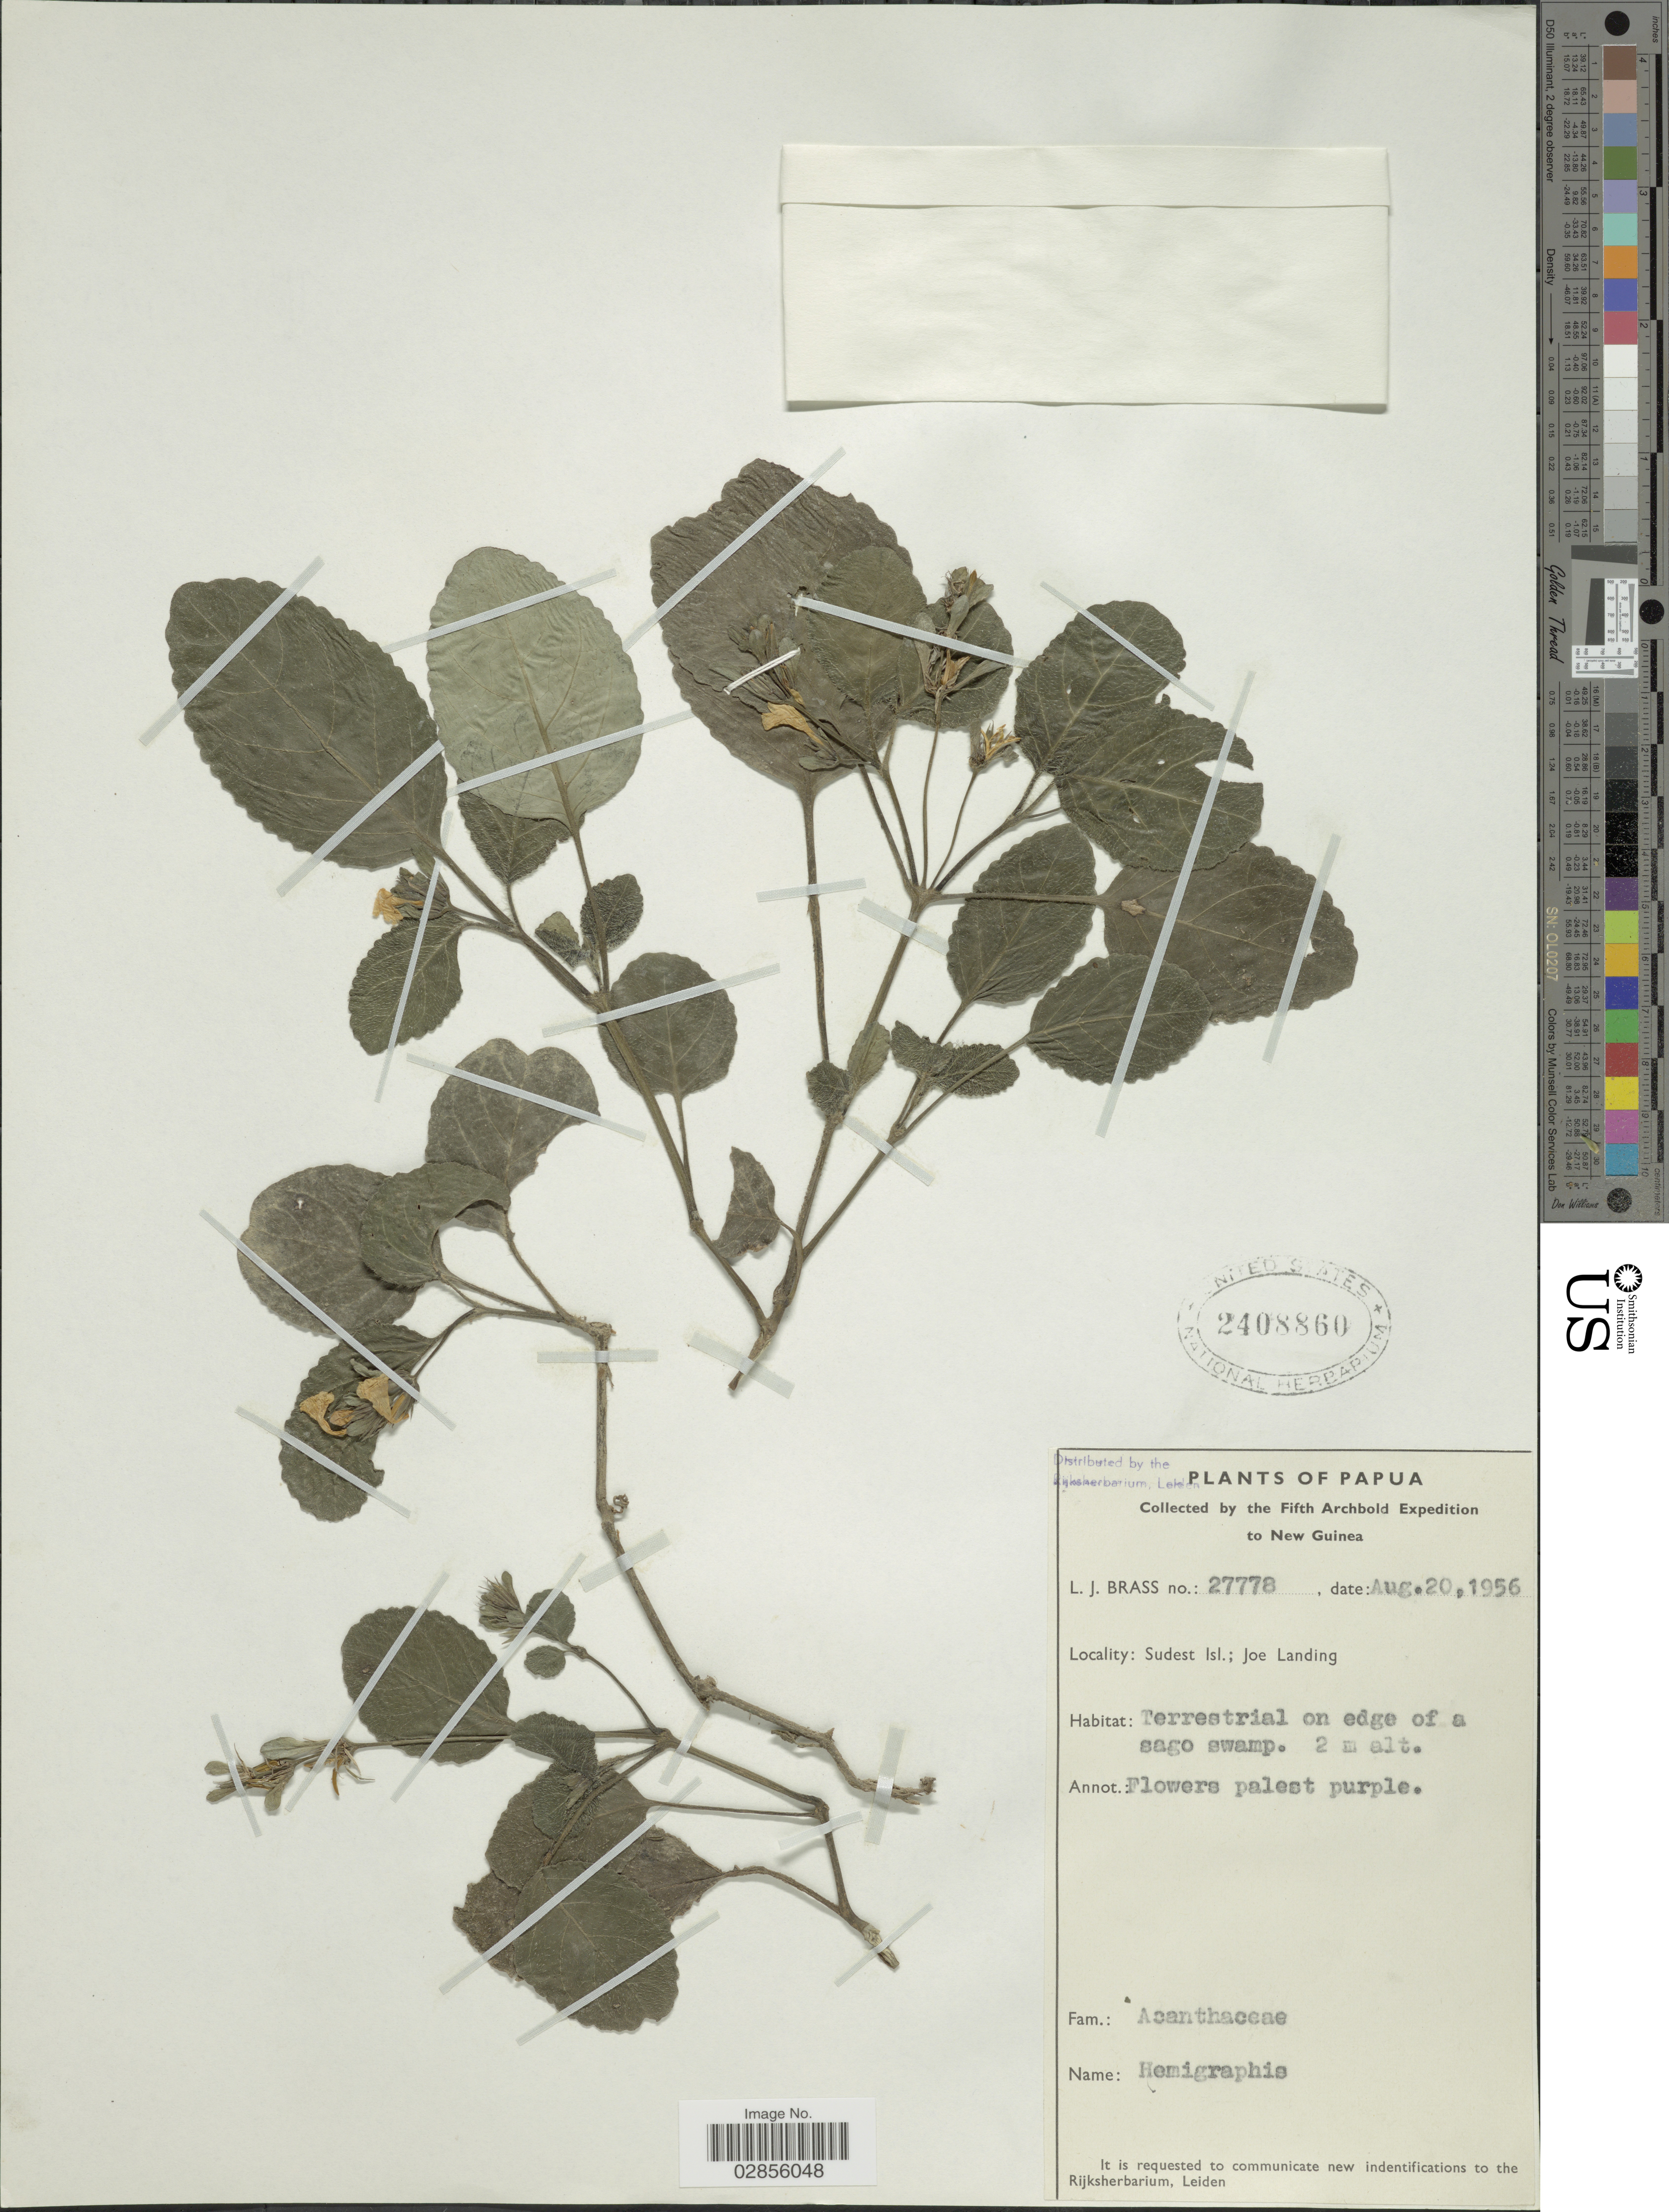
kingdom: Plantae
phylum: Tracheophyta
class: Magnoliopsida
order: Lamiales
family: Acanthaceae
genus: Hemigraphis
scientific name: Hemigraphis sp.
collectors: L. J. Brass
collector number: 27778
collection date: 1956-08-20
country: Papua New Guinea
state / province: Milne Bay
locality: New Guinea. Sudest Isl.; Joe Landing.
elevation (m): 2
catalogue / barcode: US 2408860